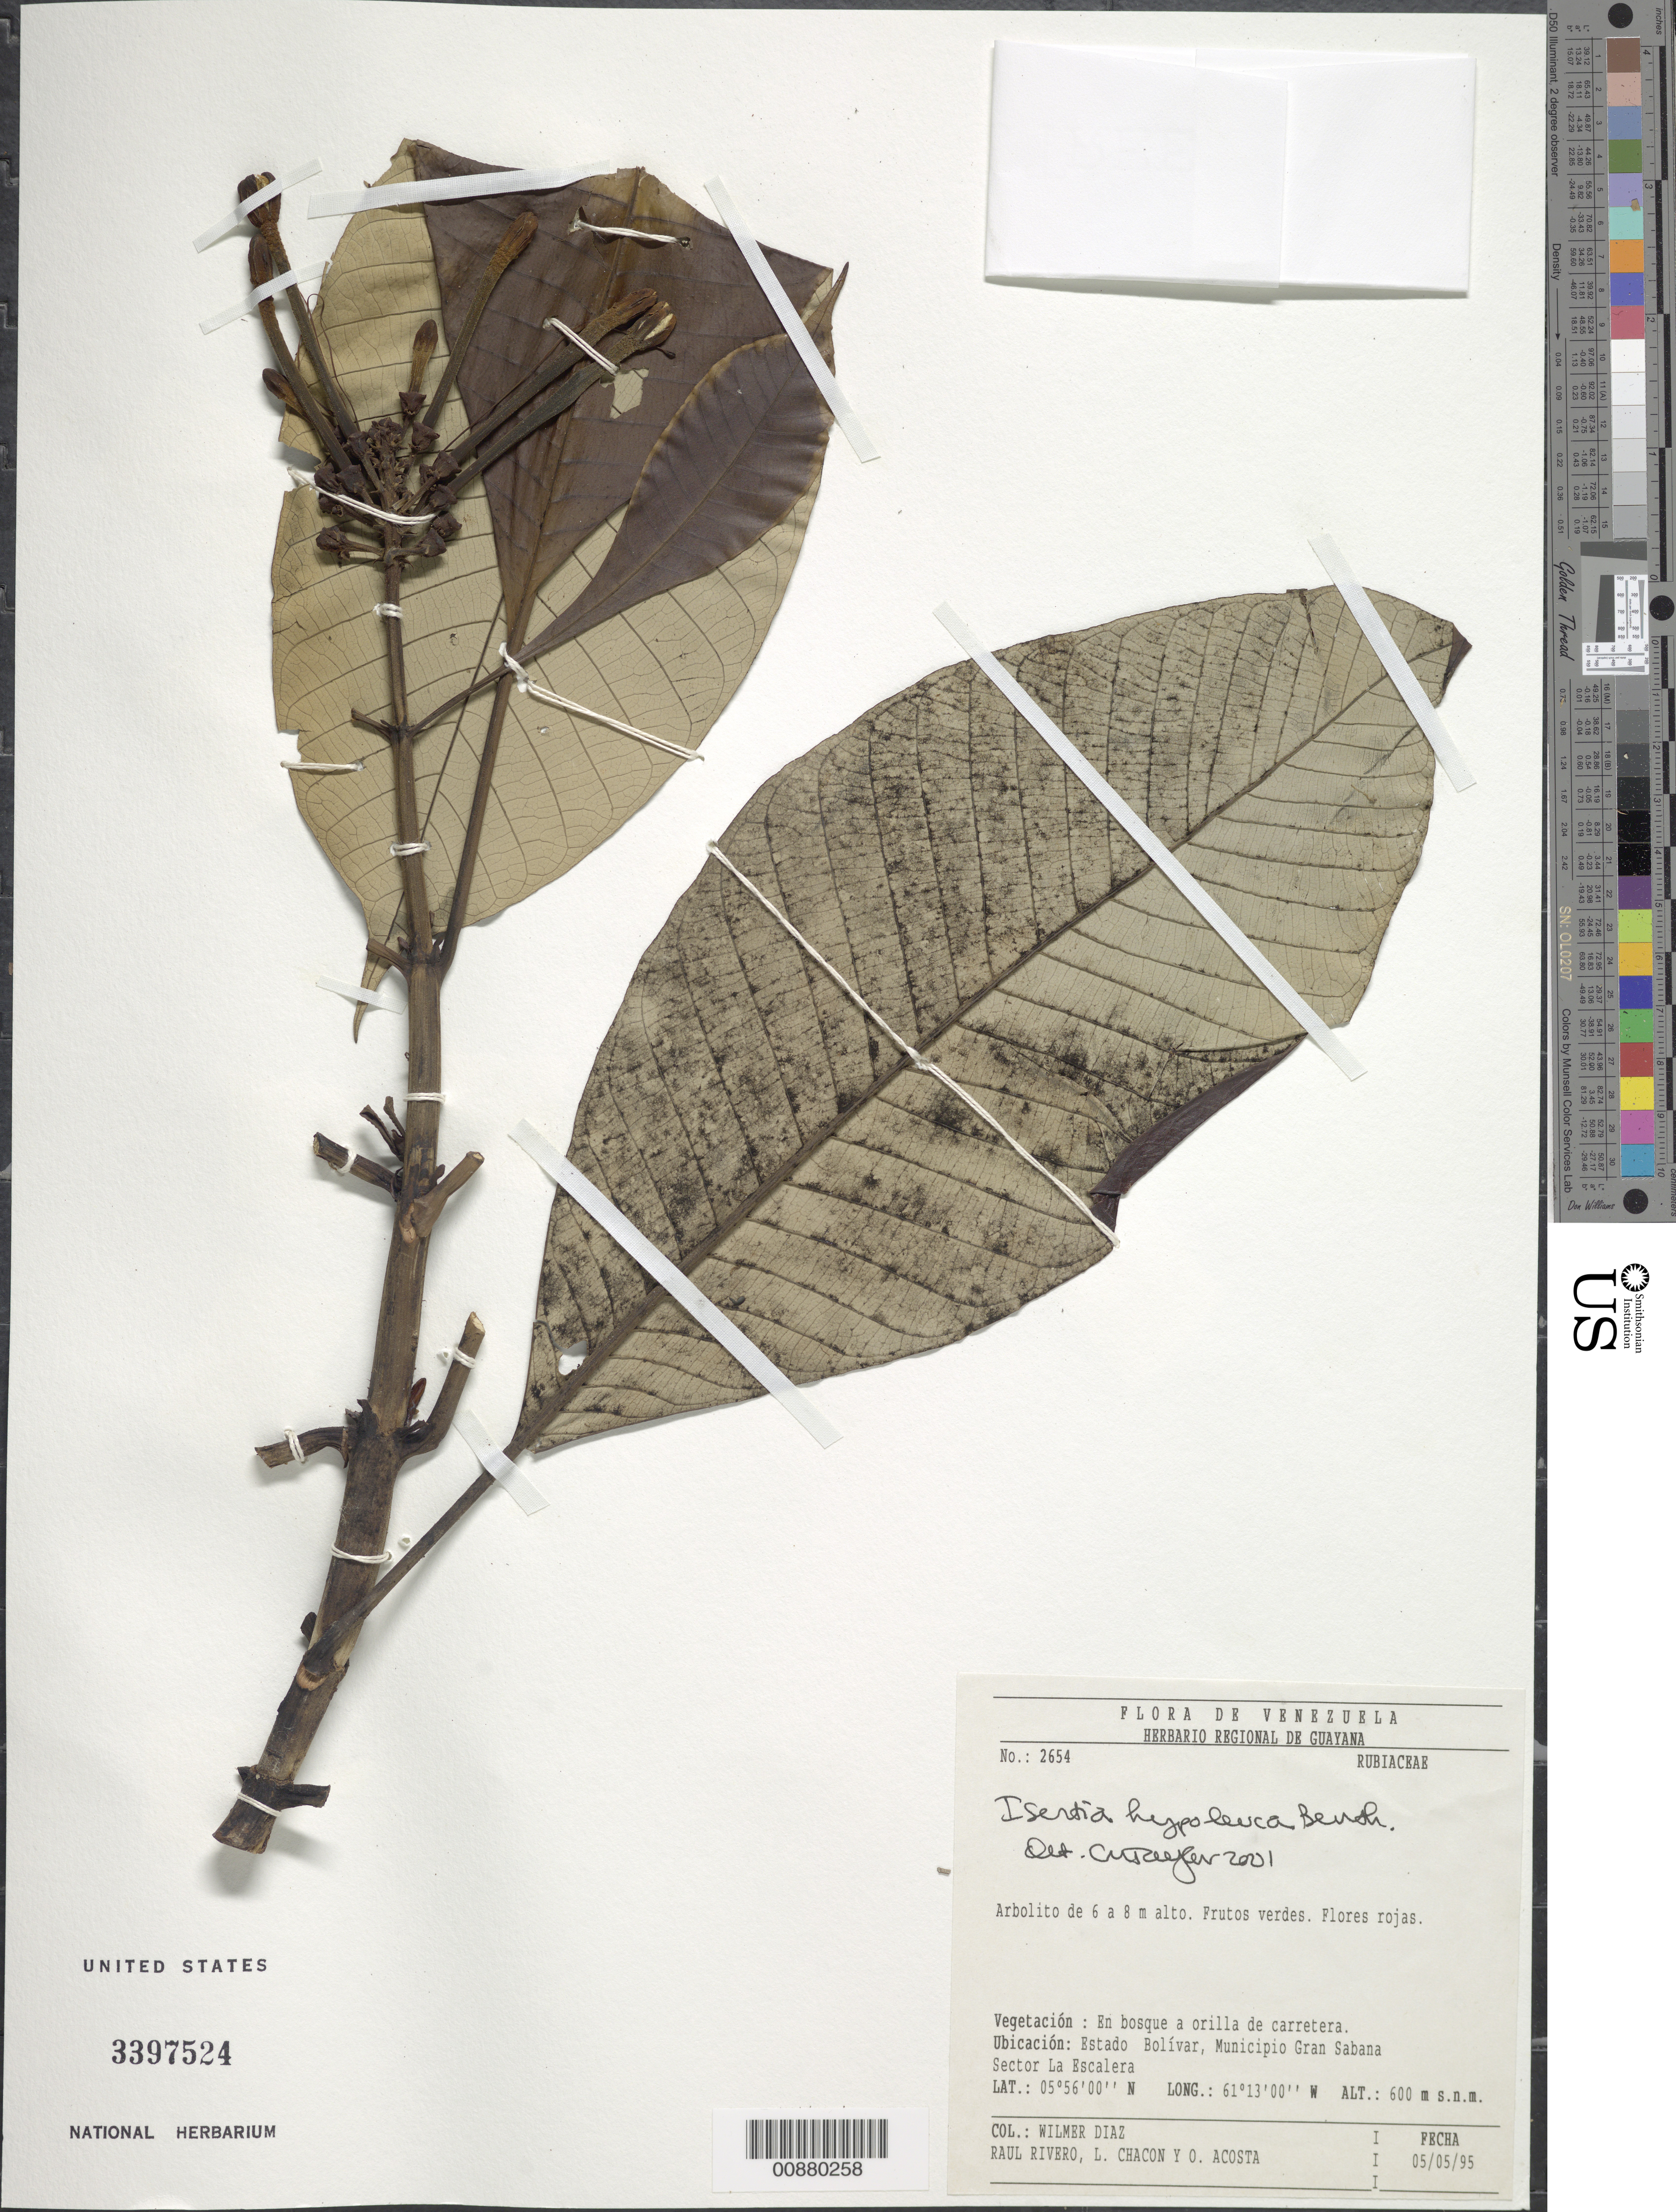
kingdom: Plantae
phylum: Tracheophyta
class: Magnoliopsida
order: Gentianales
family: Rubiaceae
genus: Isertia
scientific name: Isertia hypoleuca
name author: Benth.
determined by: Reyer, C. M.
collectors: W. Díaz P., R. Rivero, L. Chacon & O. Acosta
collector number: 2654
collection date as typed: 5-May-95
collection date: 1995-05-05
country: Venezuela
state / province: Bolívar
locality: Mun. Gran Sabana, Sector La Escalera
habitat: Bosque a orilla de carretera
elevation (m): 600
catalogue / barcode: US 3397524